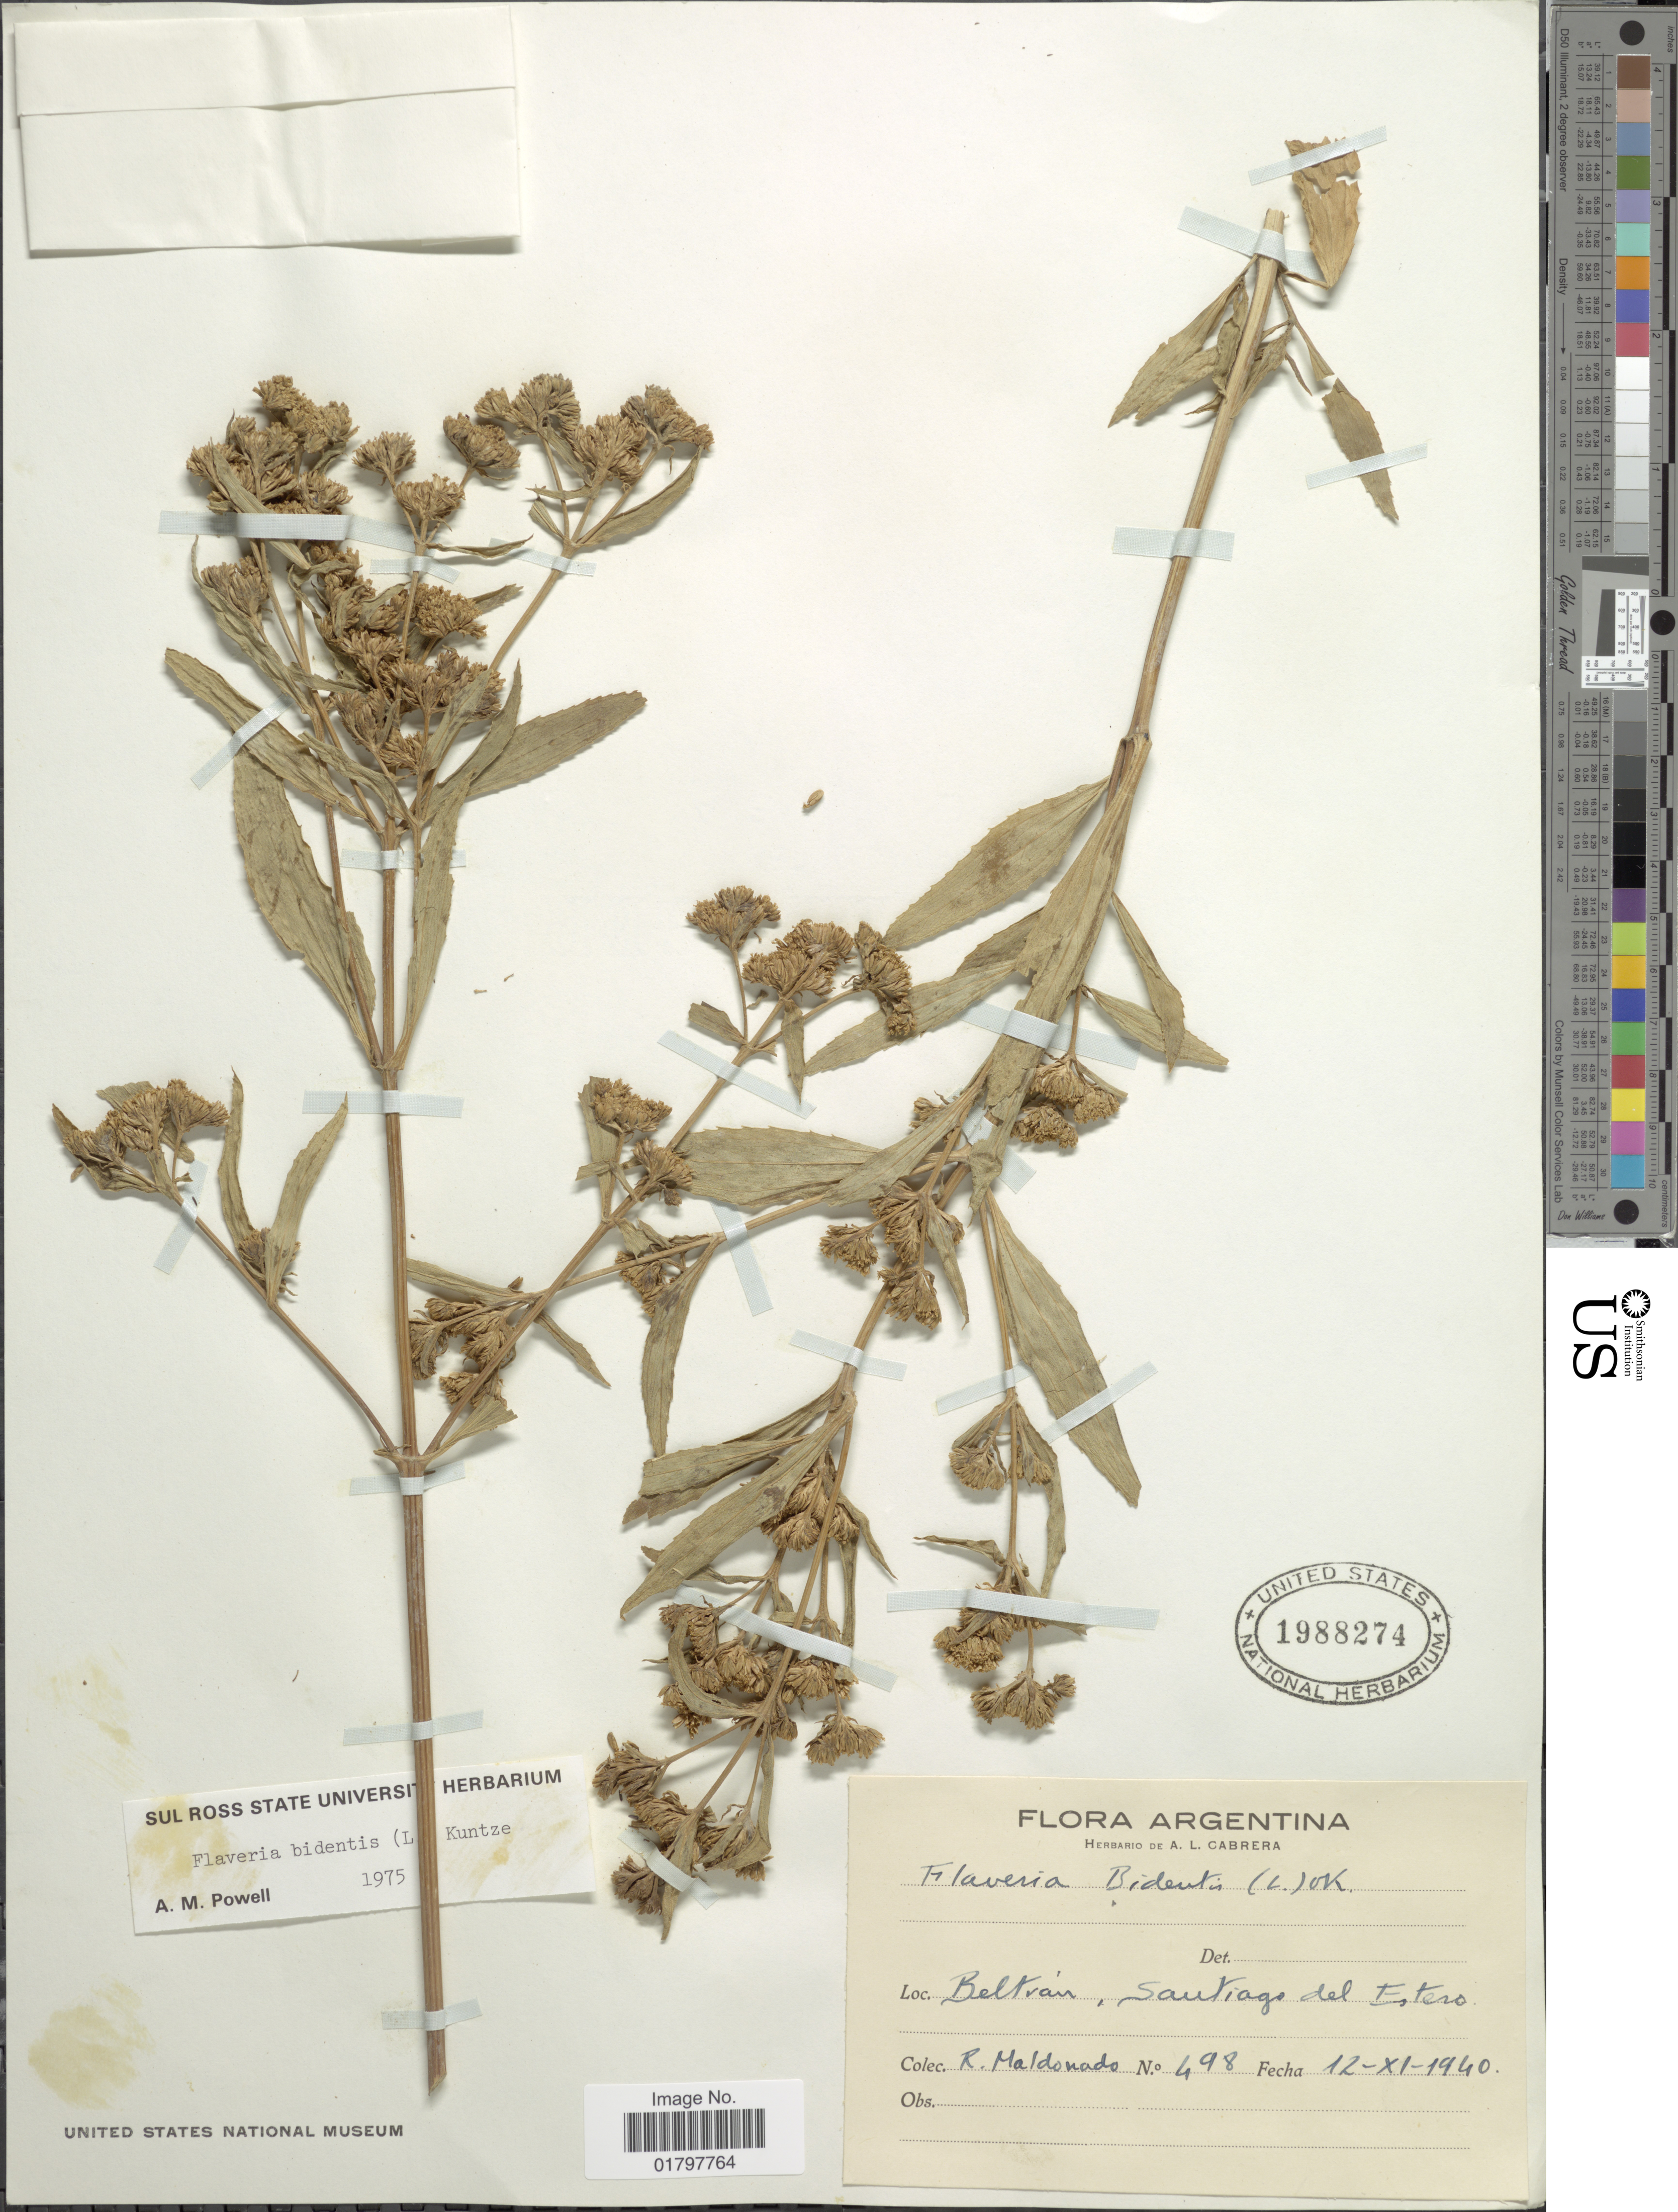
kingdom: Plantae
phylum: Tracheophyta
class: Magnoliopsida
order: Asterales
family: Asteraceae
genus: Flaveria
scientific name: Flaveria bidentis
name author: (L.) Kuntze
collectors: R. Maldonado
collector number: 498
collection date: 1940-11-12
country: Argentina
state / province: Santiago del Estero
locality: Beltrán, Santiago del Estero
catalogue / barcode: US 1988274